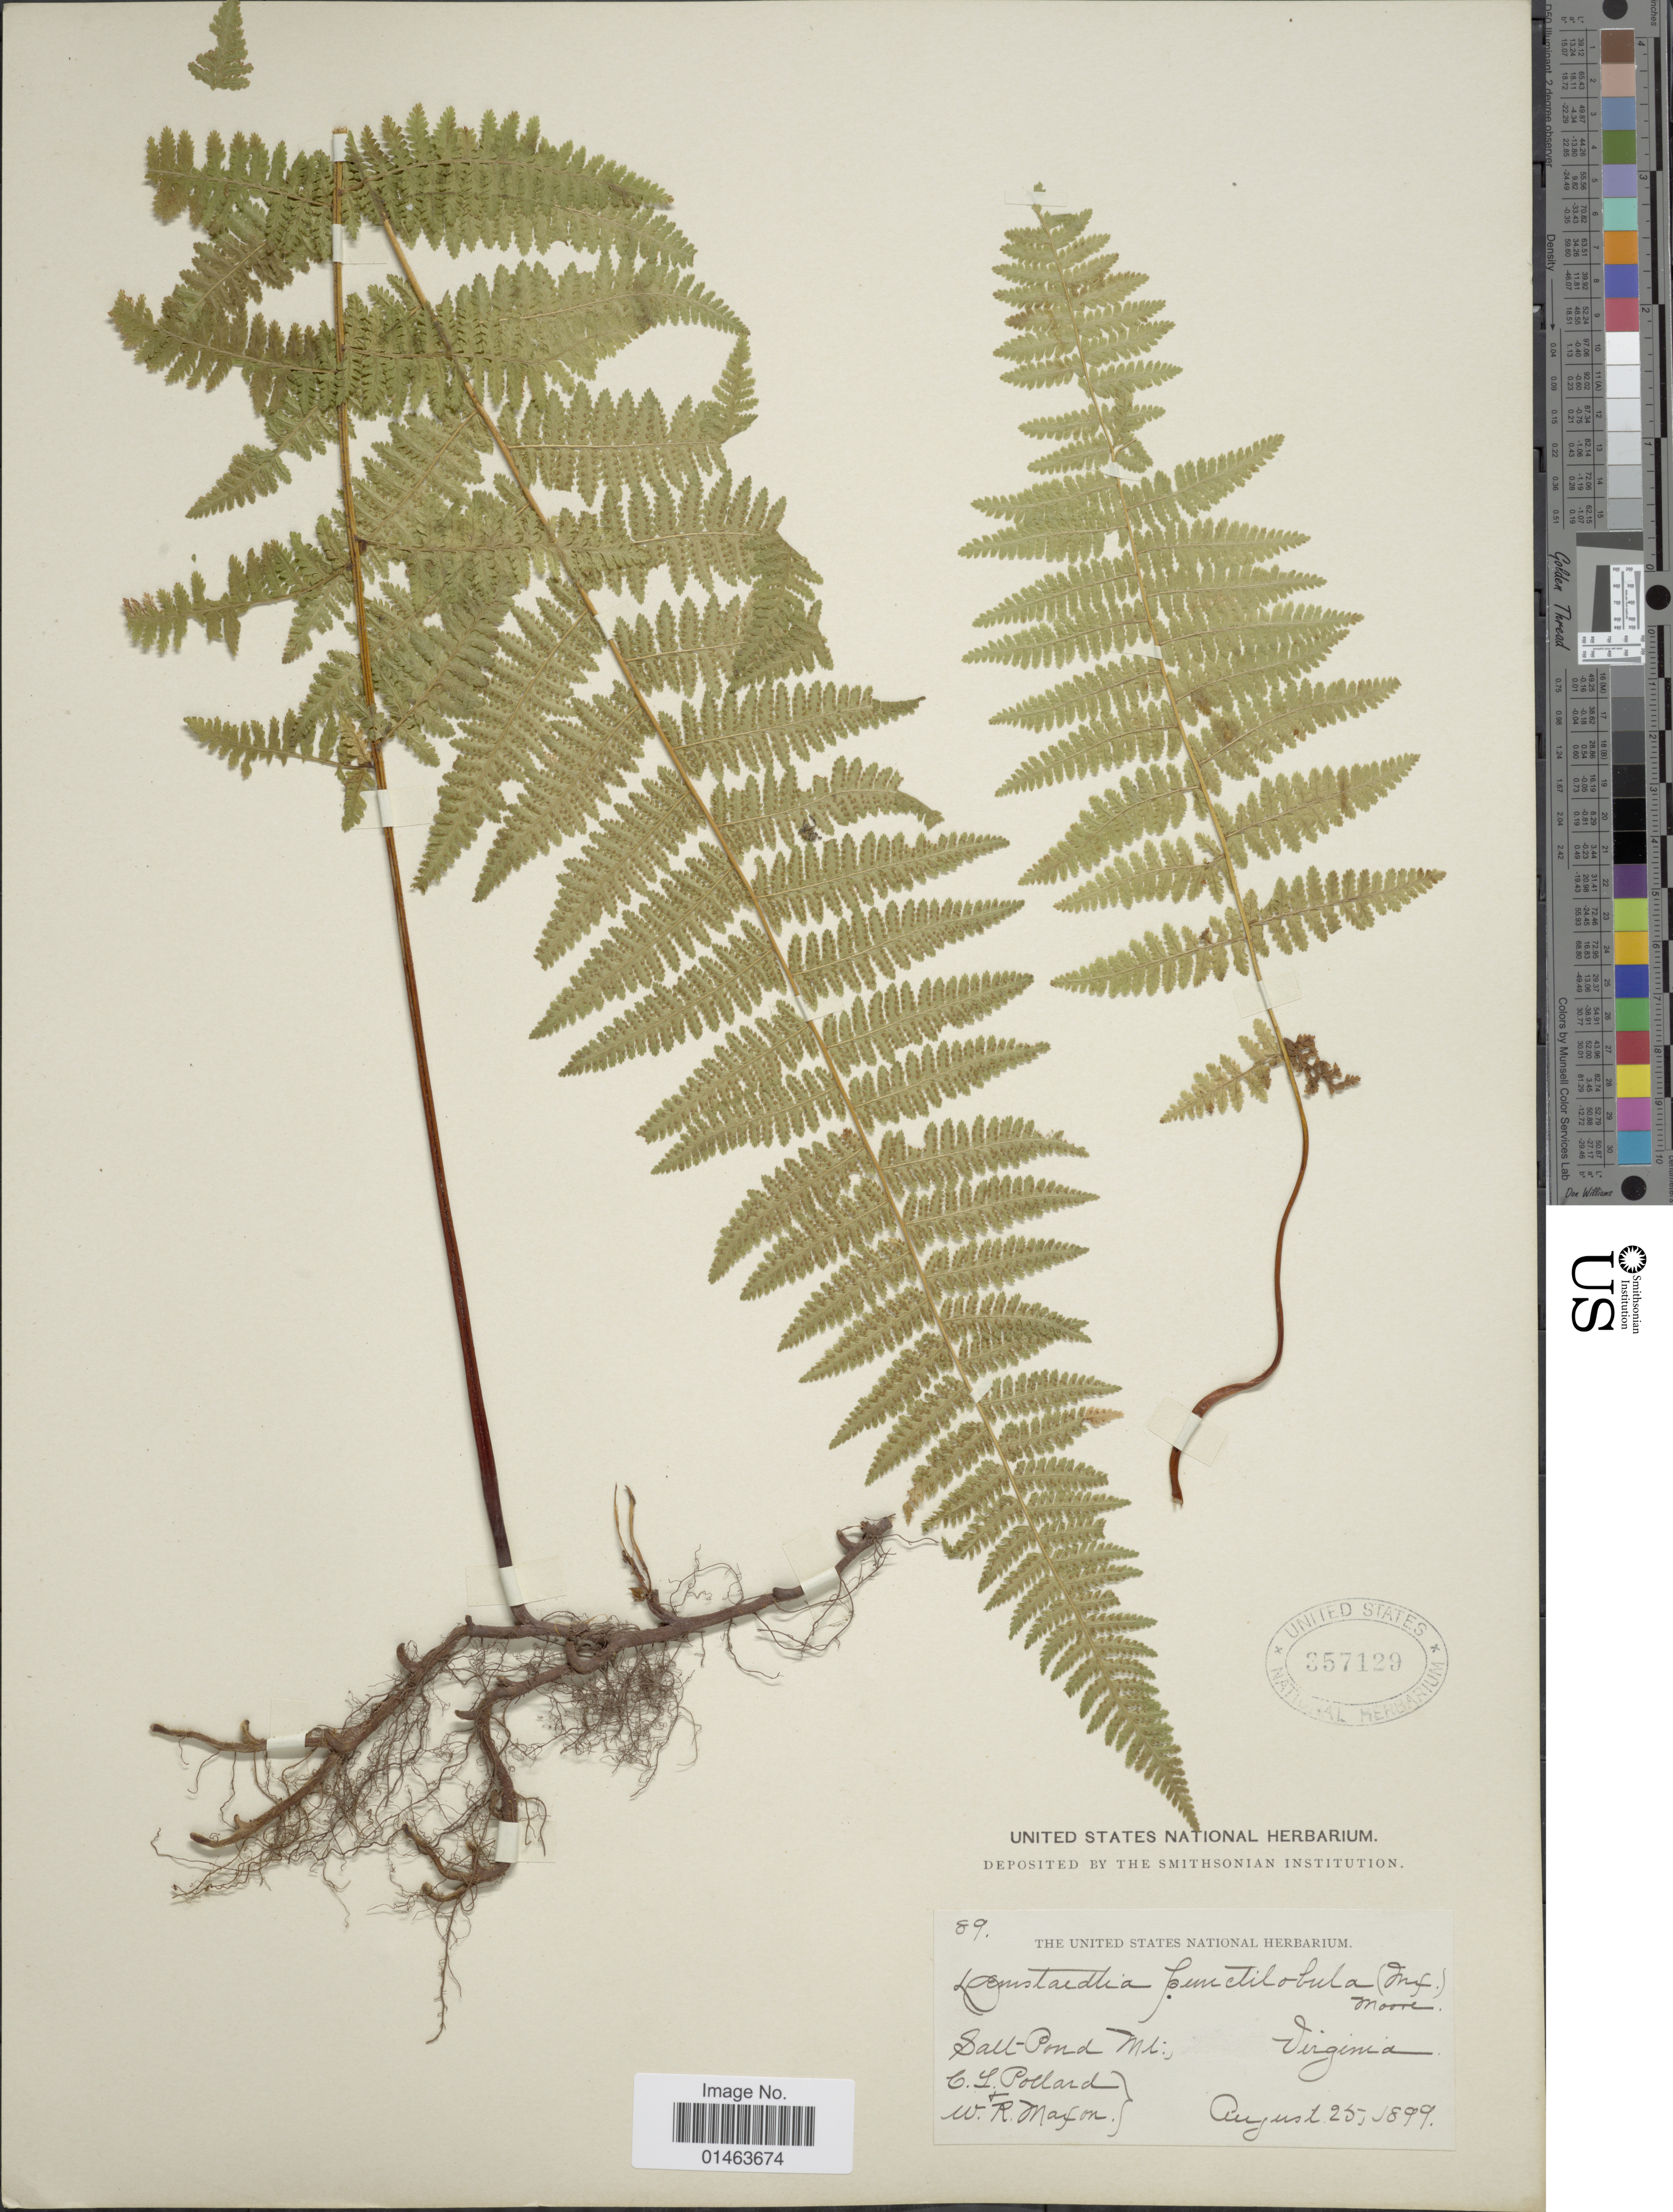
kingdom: Plantae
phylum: Tracheophyta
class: Polypodiopsida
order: Polypodiales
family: Dennstaedtiaceae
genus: Dennstaedtia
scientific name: Dennstaedtia punctilobula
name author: (Michx.) T. Moore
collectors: C. L. Pollard & W. R. Maxon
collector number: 89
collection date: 1899-08-25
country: United States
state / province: Virginia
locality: Sall-Pond Mt.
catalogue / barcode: US 357129